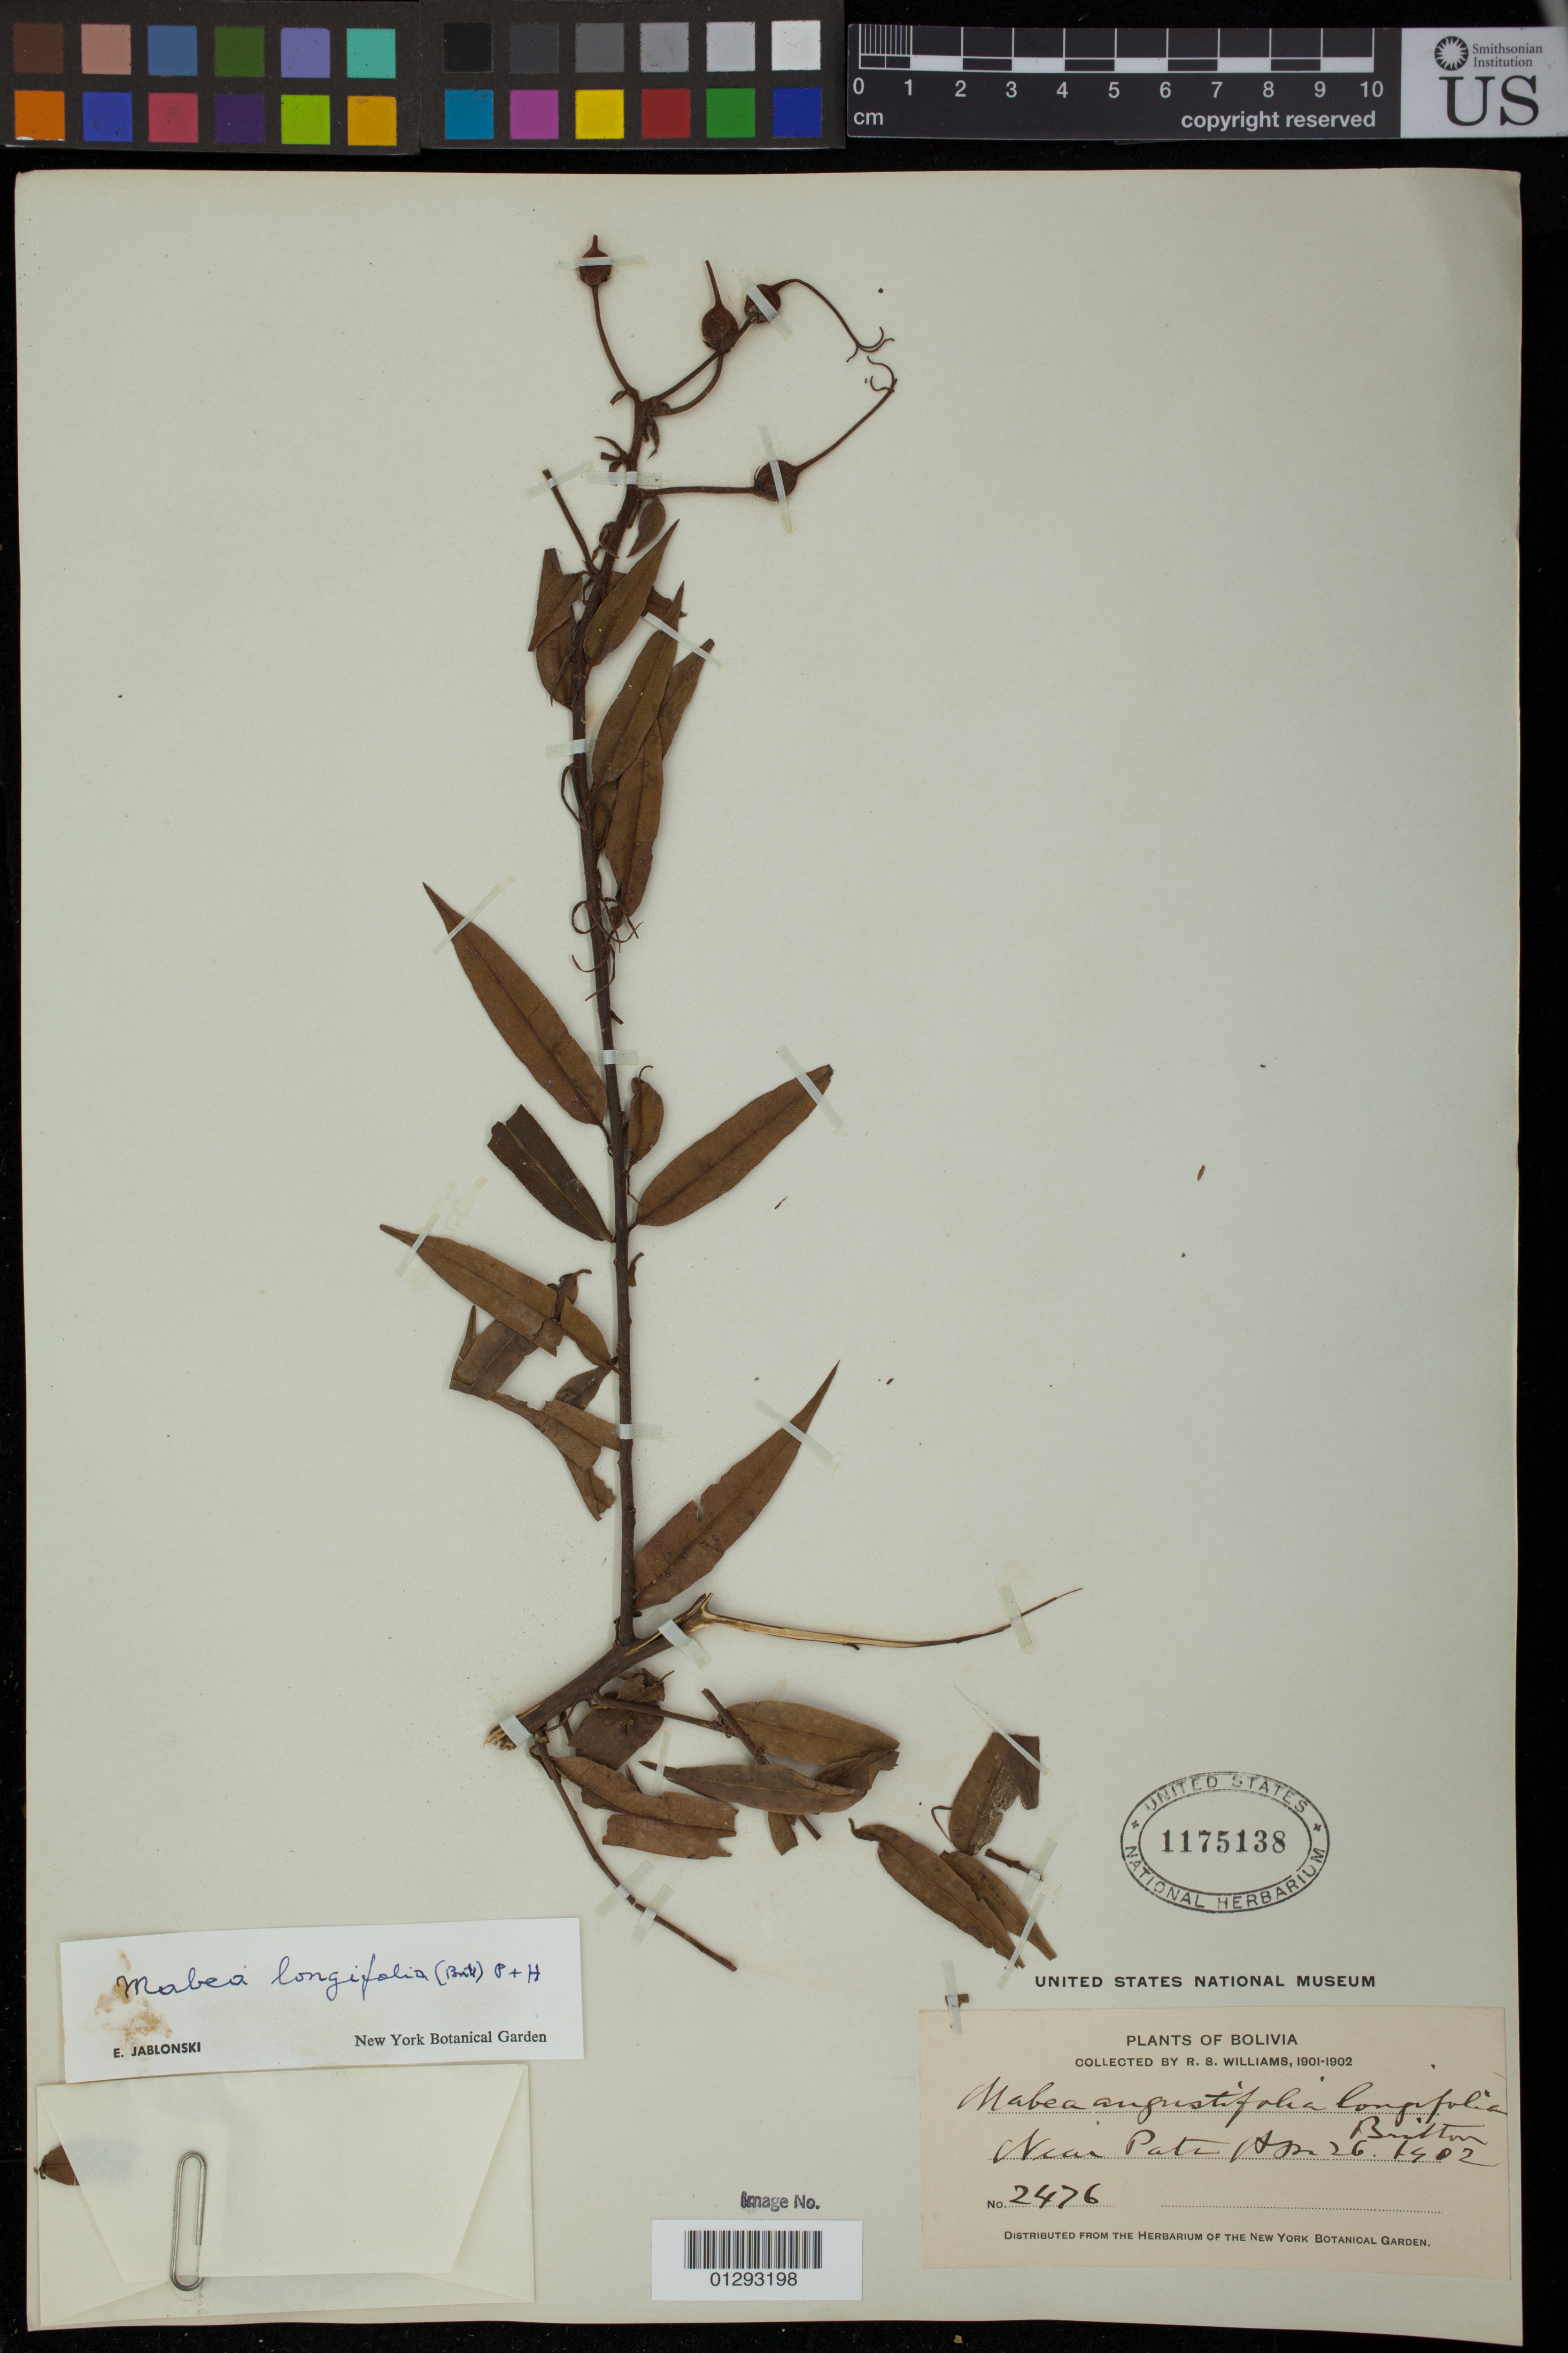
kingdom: Plantae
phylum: Tracheophyta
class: Magnoliopsida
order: Malpighiales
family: Euphorbiaceae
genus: Mabea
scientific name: Mabea longifolia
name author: (Britton) Pax & K. Hoffm.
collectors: R. S. Williams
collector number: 2476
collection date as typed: Apr. 26, 1902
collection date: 1902-04-26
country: Bolivia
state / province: La Paz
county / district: Franz Tamayo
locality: Near Pata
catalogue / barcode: US 1175138